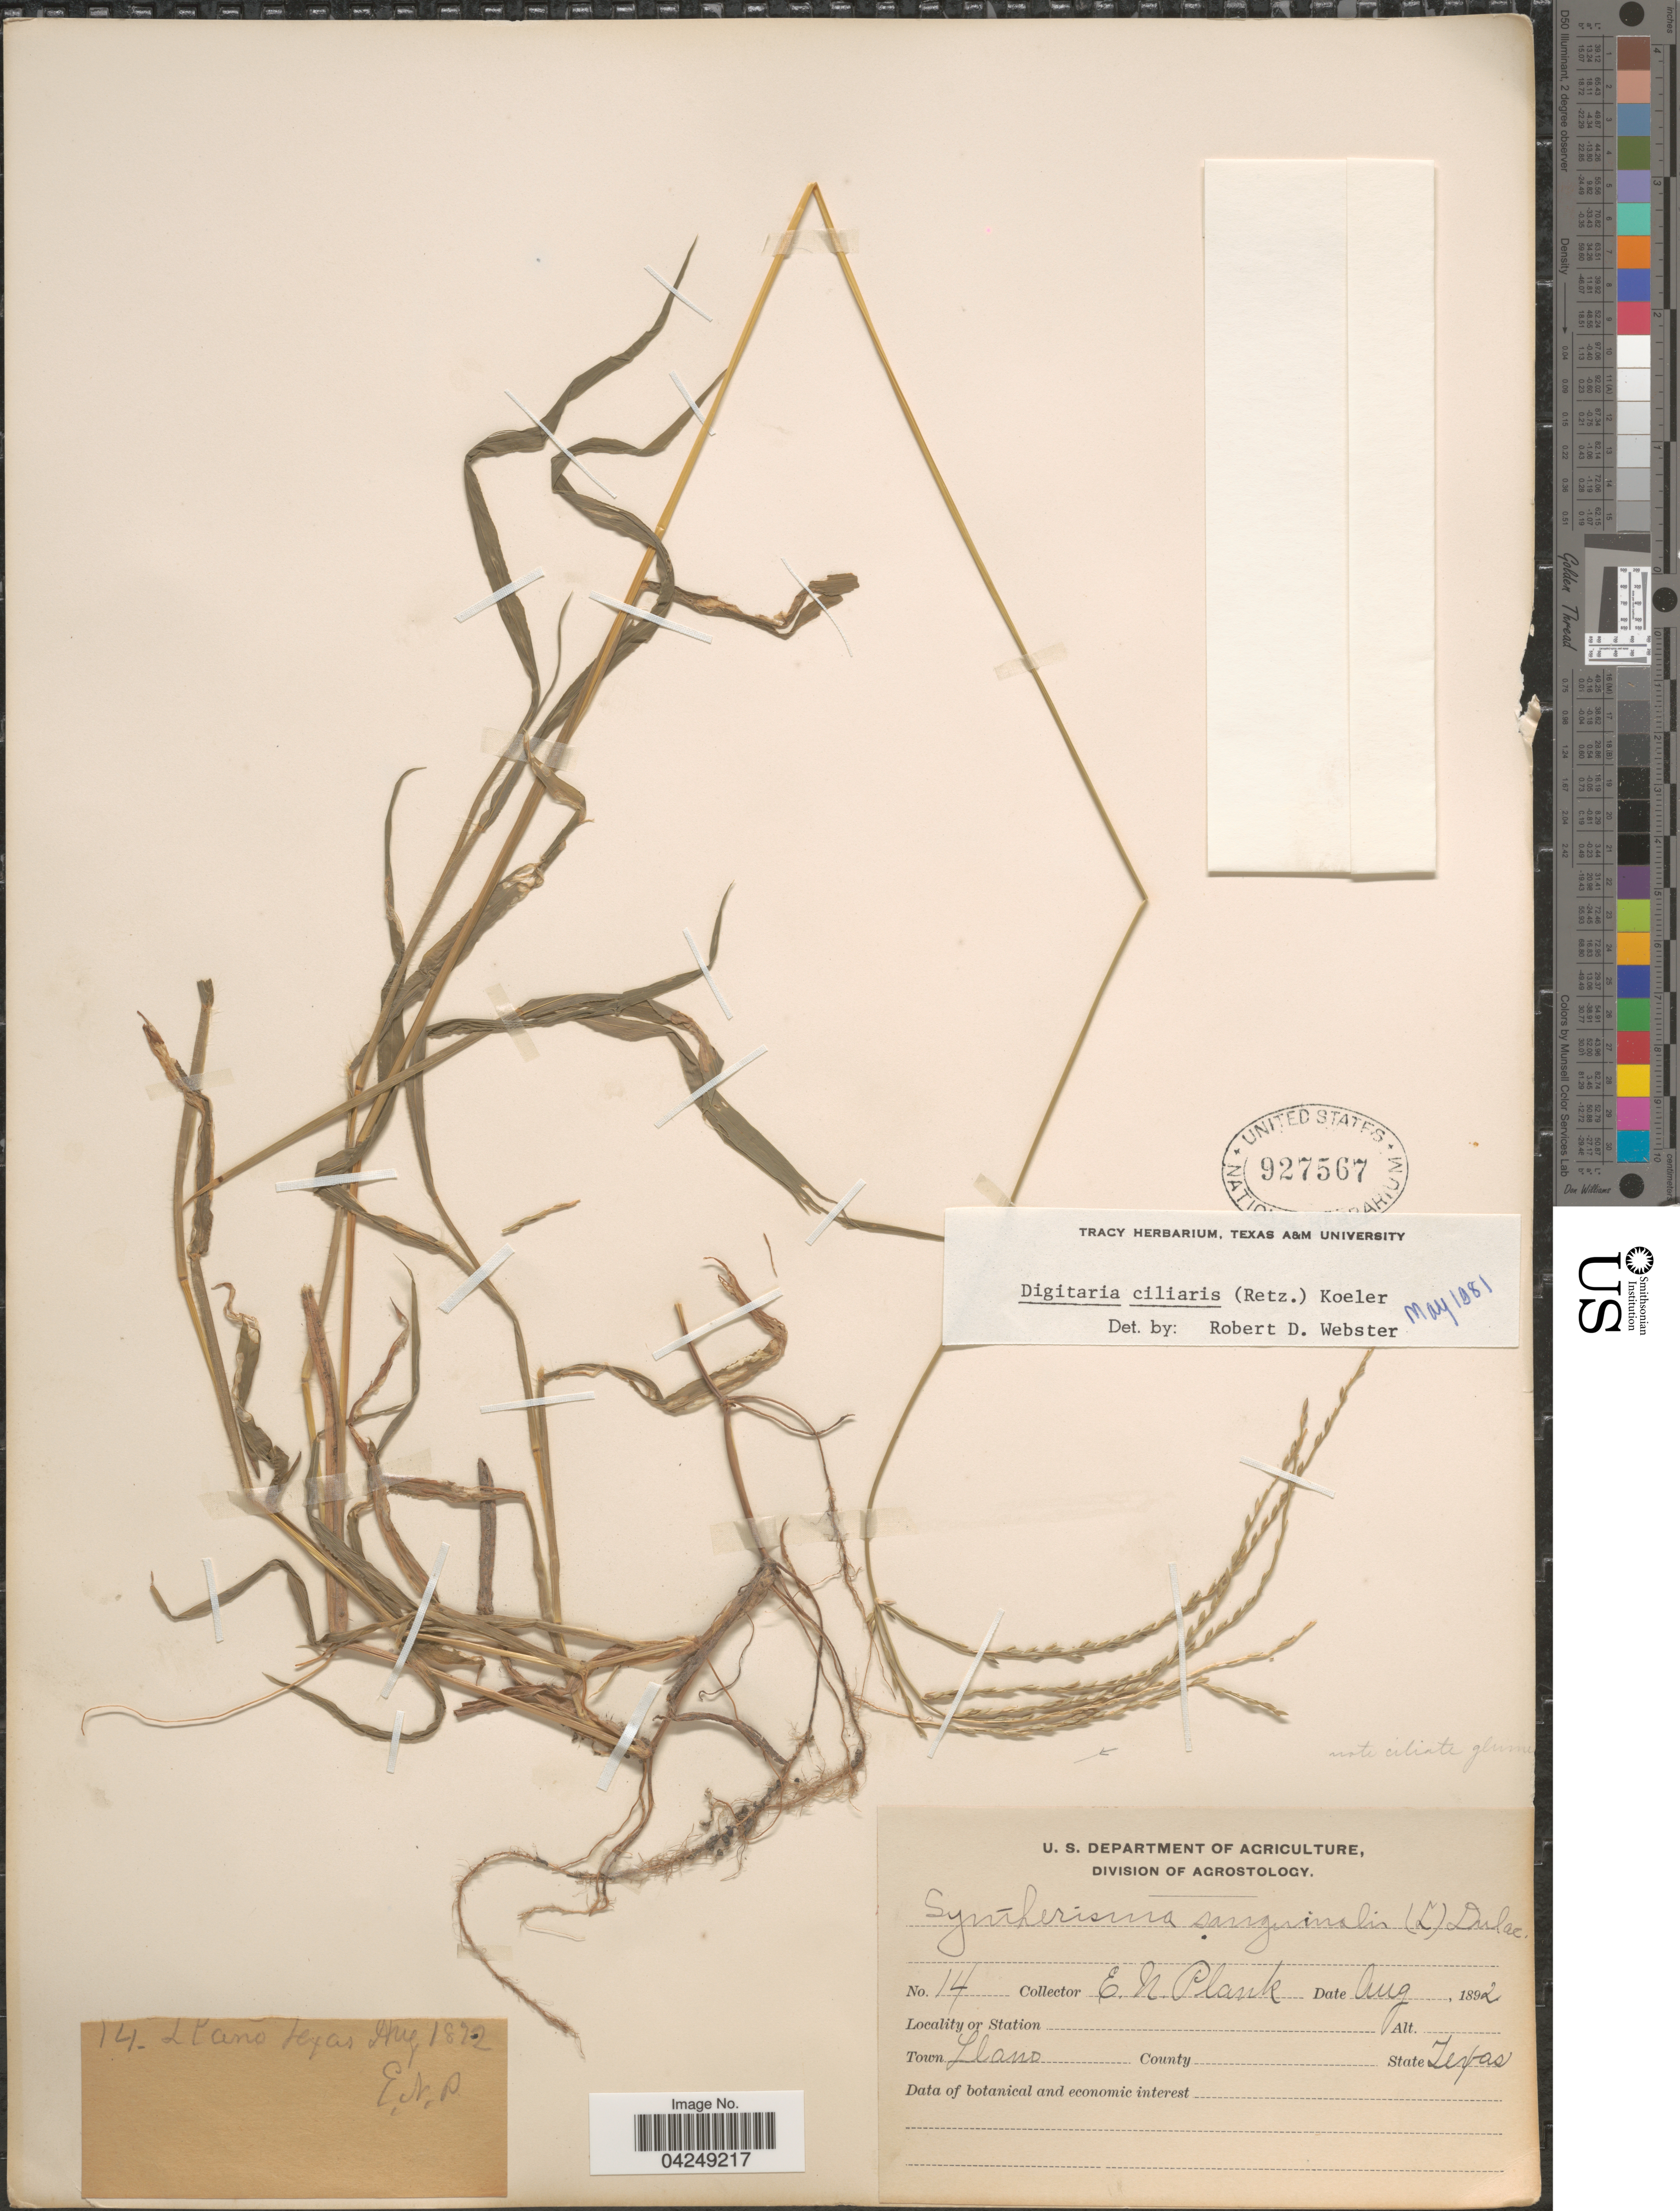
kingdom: Plantae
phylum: Tracheophyta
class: Liliopsida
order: Poales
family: Poaceae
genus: Digitaria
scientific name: Digitaria ciliaris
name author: (Retz.) Koeler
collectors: E. Plank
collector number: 14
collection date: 1892-08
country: United States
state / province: Texas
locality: Town Llano.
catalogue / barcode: US 927567